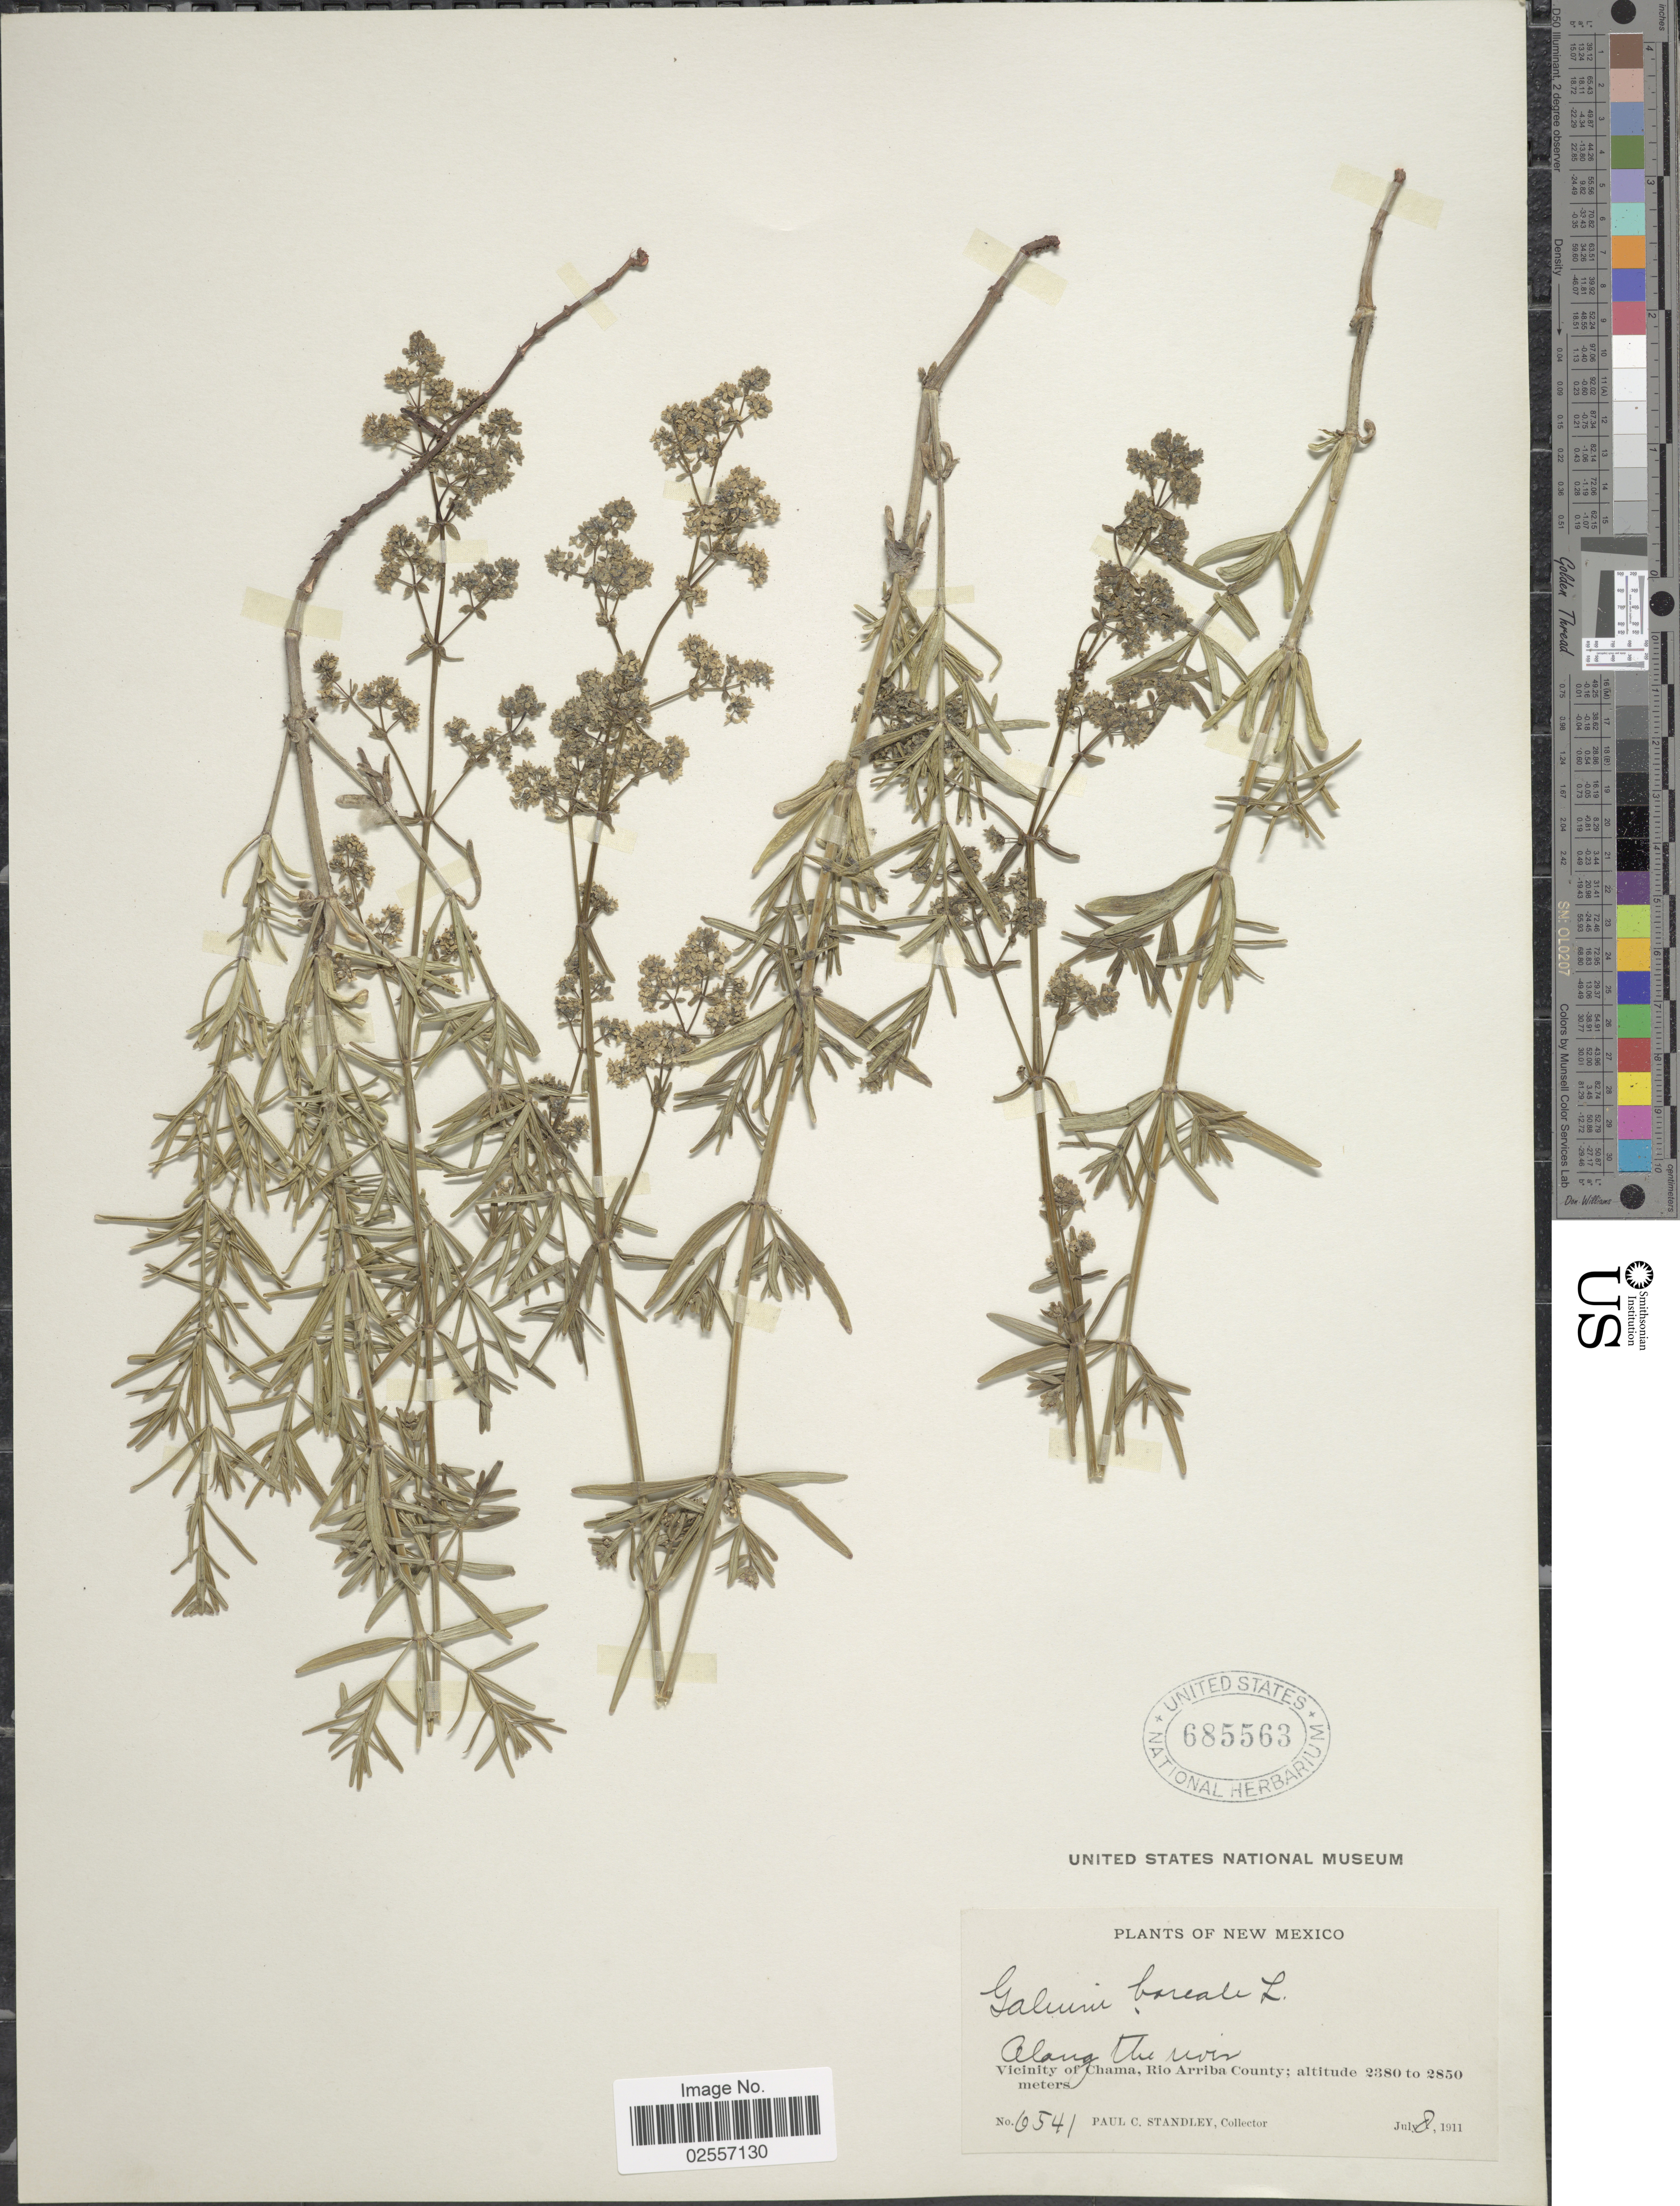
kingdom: Plantae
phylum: Tracheophyta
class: Magnoliopsida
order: Gentianales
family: Rubiaceae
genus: Galium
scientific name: Galium boreale L.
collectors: P. C. Standley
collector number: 6541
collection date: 1911-07-08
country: United States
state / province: New Mexico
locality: Along the river. Vicinity of Chama, Rio Arriba County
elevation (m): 2380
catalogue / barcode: US 685563